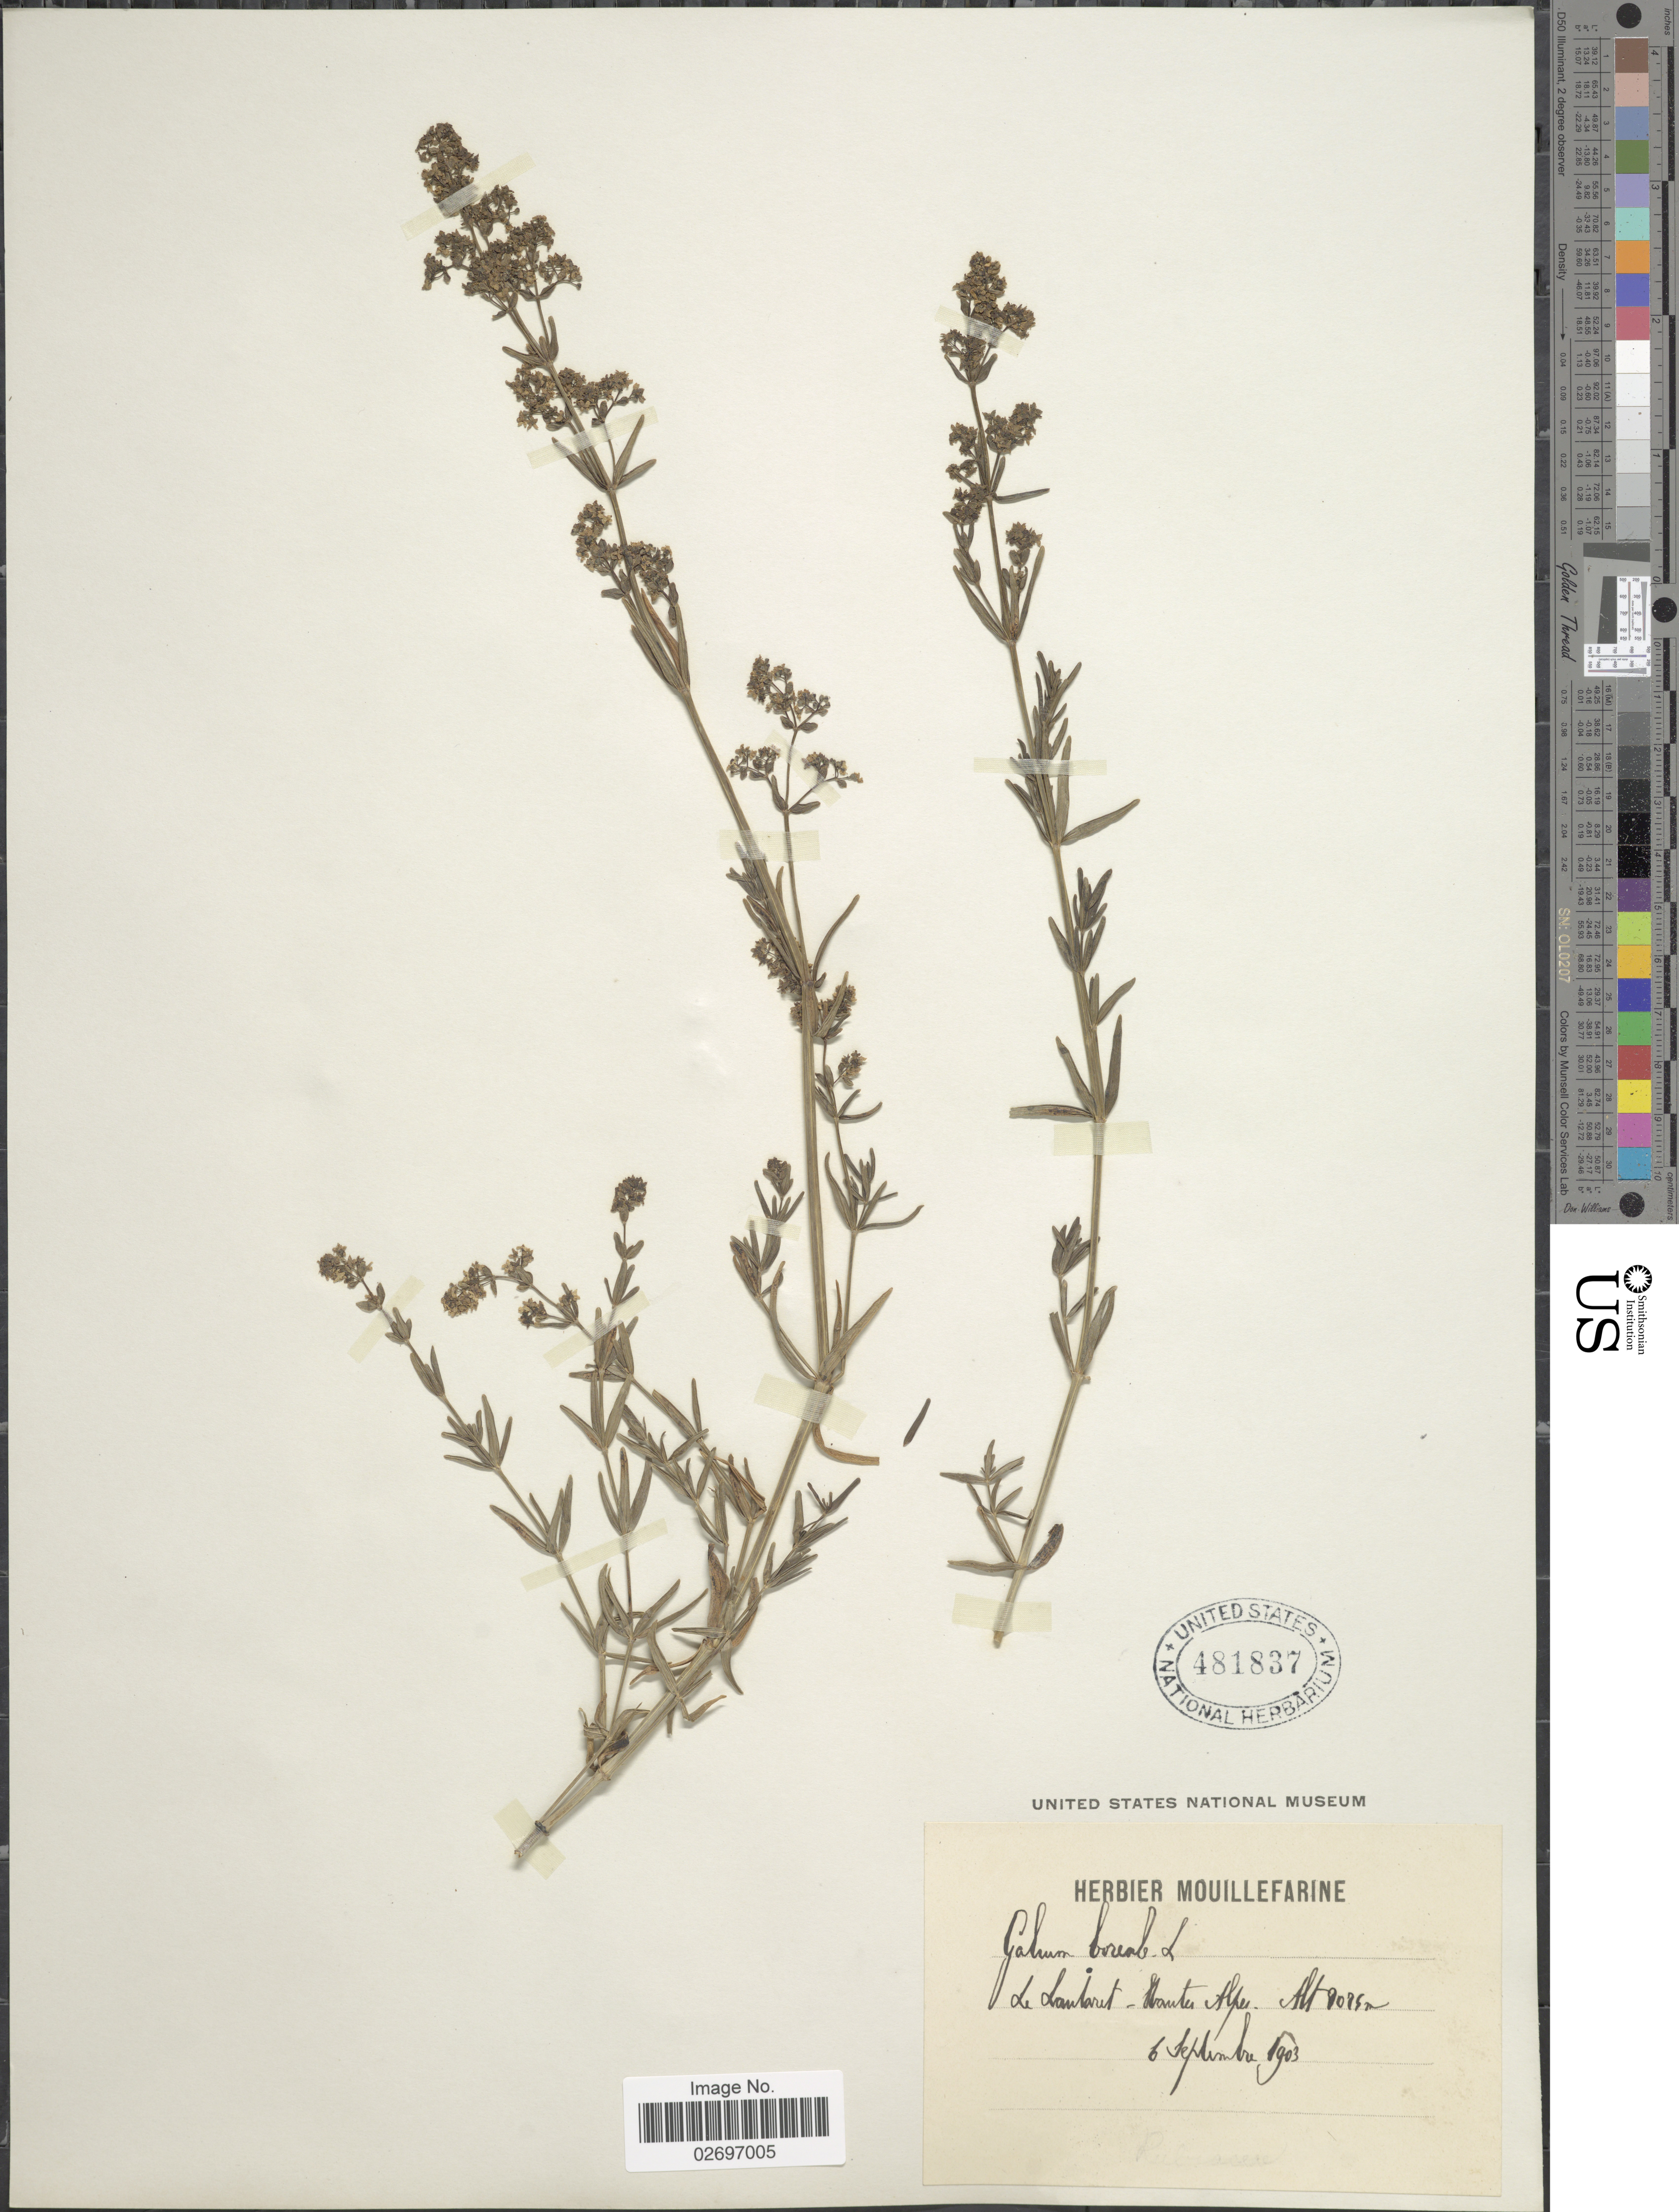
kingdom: Plantae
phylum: Tracheophyta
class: Magnoliopsida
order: Gentianales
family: Rubiaceae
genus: Galium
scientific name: Galium boreale L.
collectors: A. Mouillefarine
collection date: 1903-09-06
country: France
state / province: Provence-Alpes-Côte d'Azur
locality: Le Lautaret, Montes Alpes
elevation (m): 9075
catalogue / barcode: US 481837